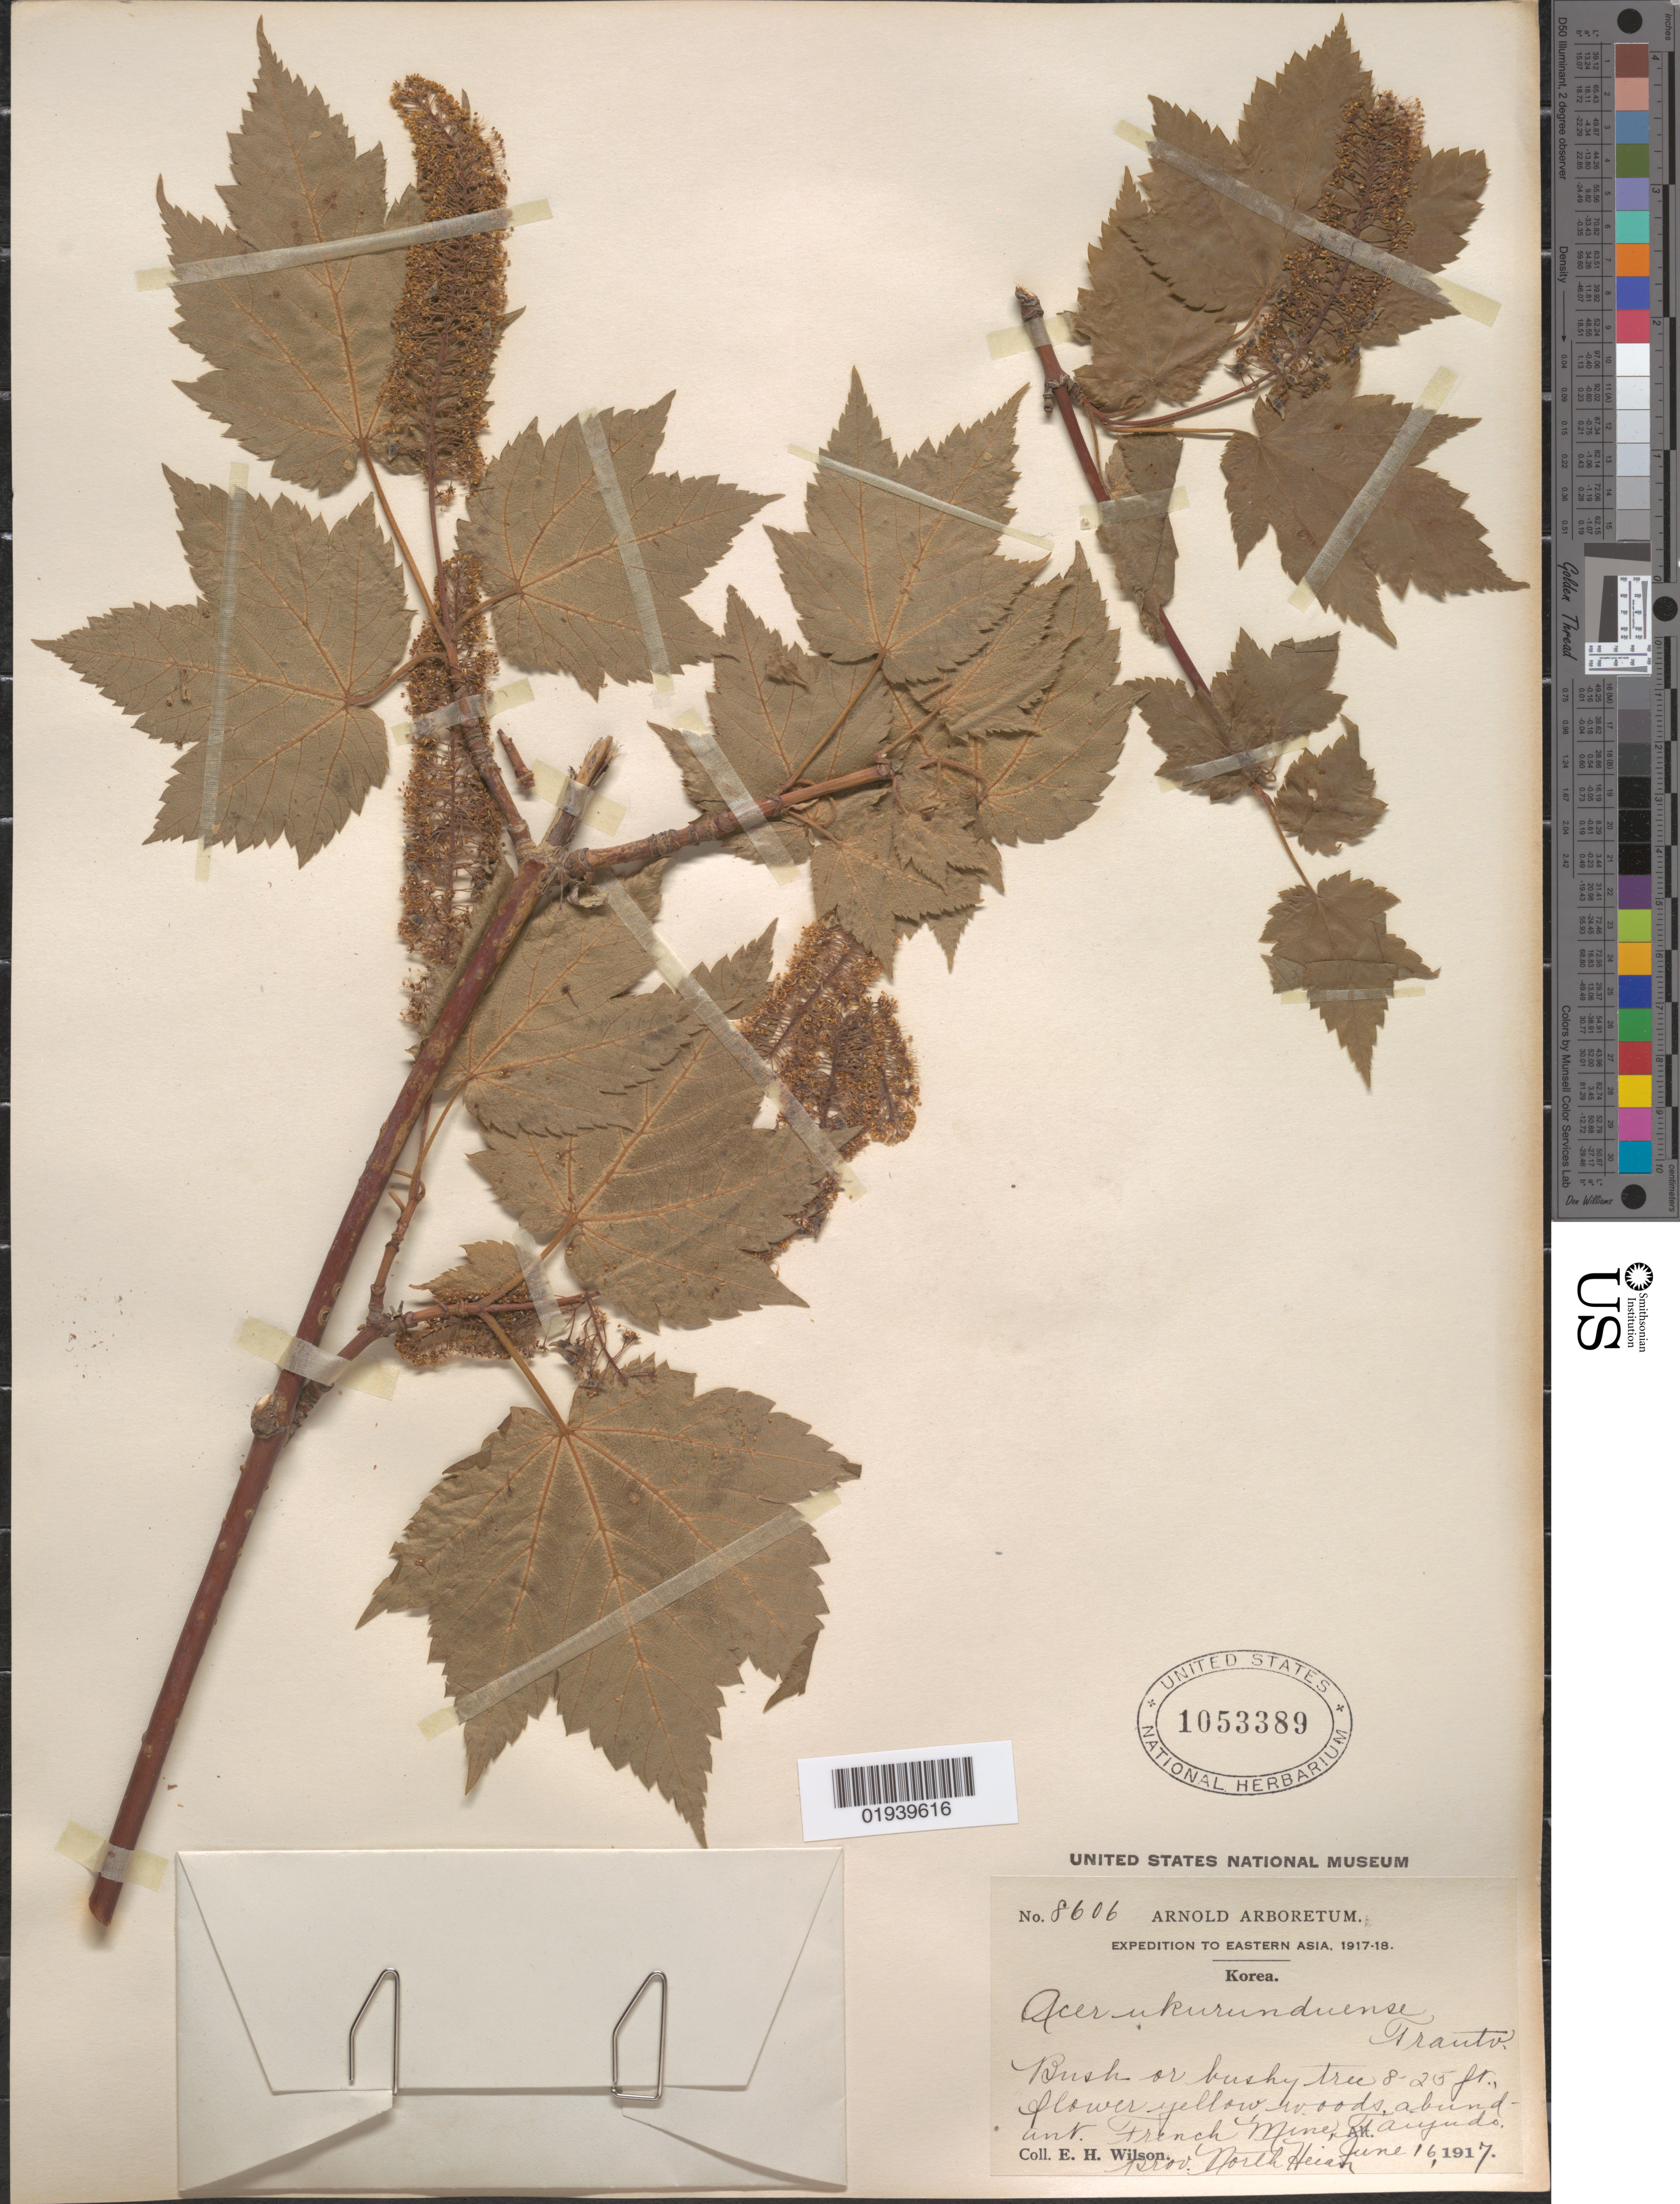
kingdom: Plantae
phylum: Tracheophyta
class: Magnoliopsida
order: Sapindales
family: Sapindaceae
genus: Acer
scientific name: Acer ukurunduense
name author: Trautv. & C.A. Mey.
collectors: E. H. Wilson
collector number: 8606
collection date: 1917-06-16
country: North Korea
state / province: North Heian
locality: French Mine, Taiyudo, Province N. Heian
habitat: Woods, abundant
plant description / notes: Note: same collection number different dates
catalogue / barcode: US 1053389